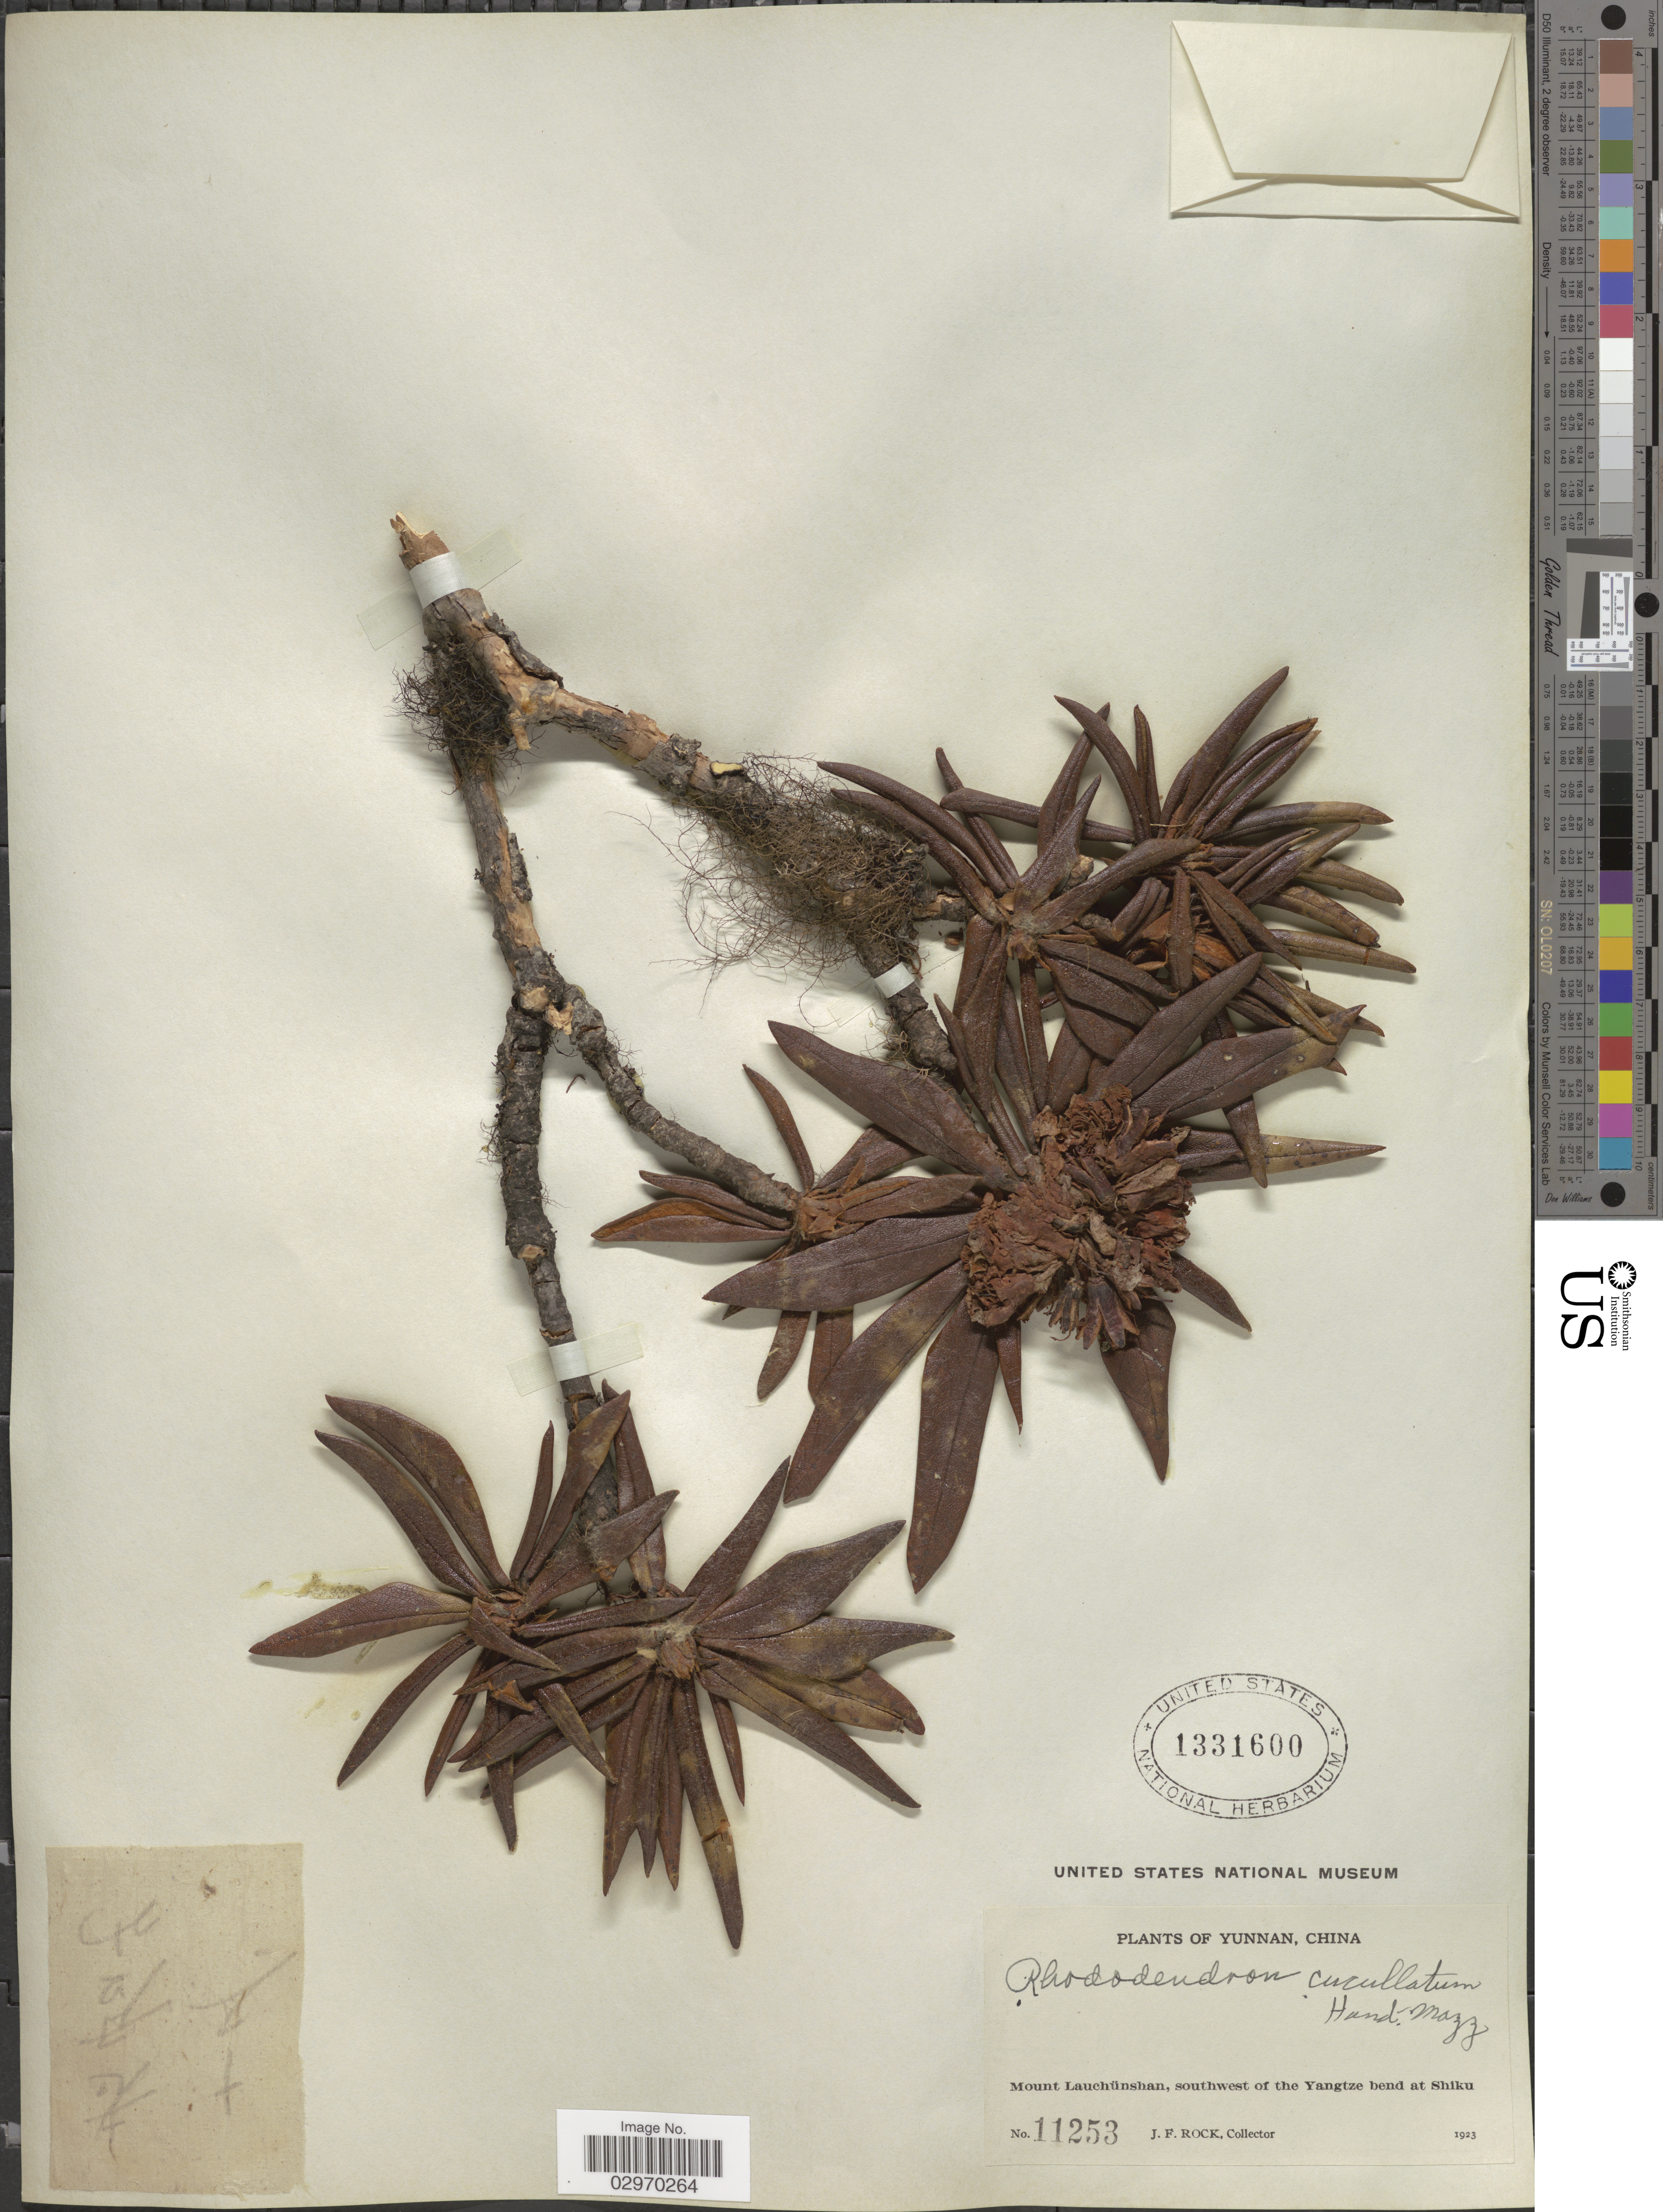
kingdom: Plantae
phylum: Tracheophyta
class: Magnoliopsida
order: Ericales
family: Ericaceae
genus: Rhododendron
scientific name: Rhododendron cucullatum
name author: Hand.-Mazz.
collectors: J. Rock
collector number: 11253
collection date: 1923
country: China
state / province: Yunnan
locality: Mount Lauchünshan, southwest of the Yangtze bend at Shiku.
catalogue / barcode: US 1331600